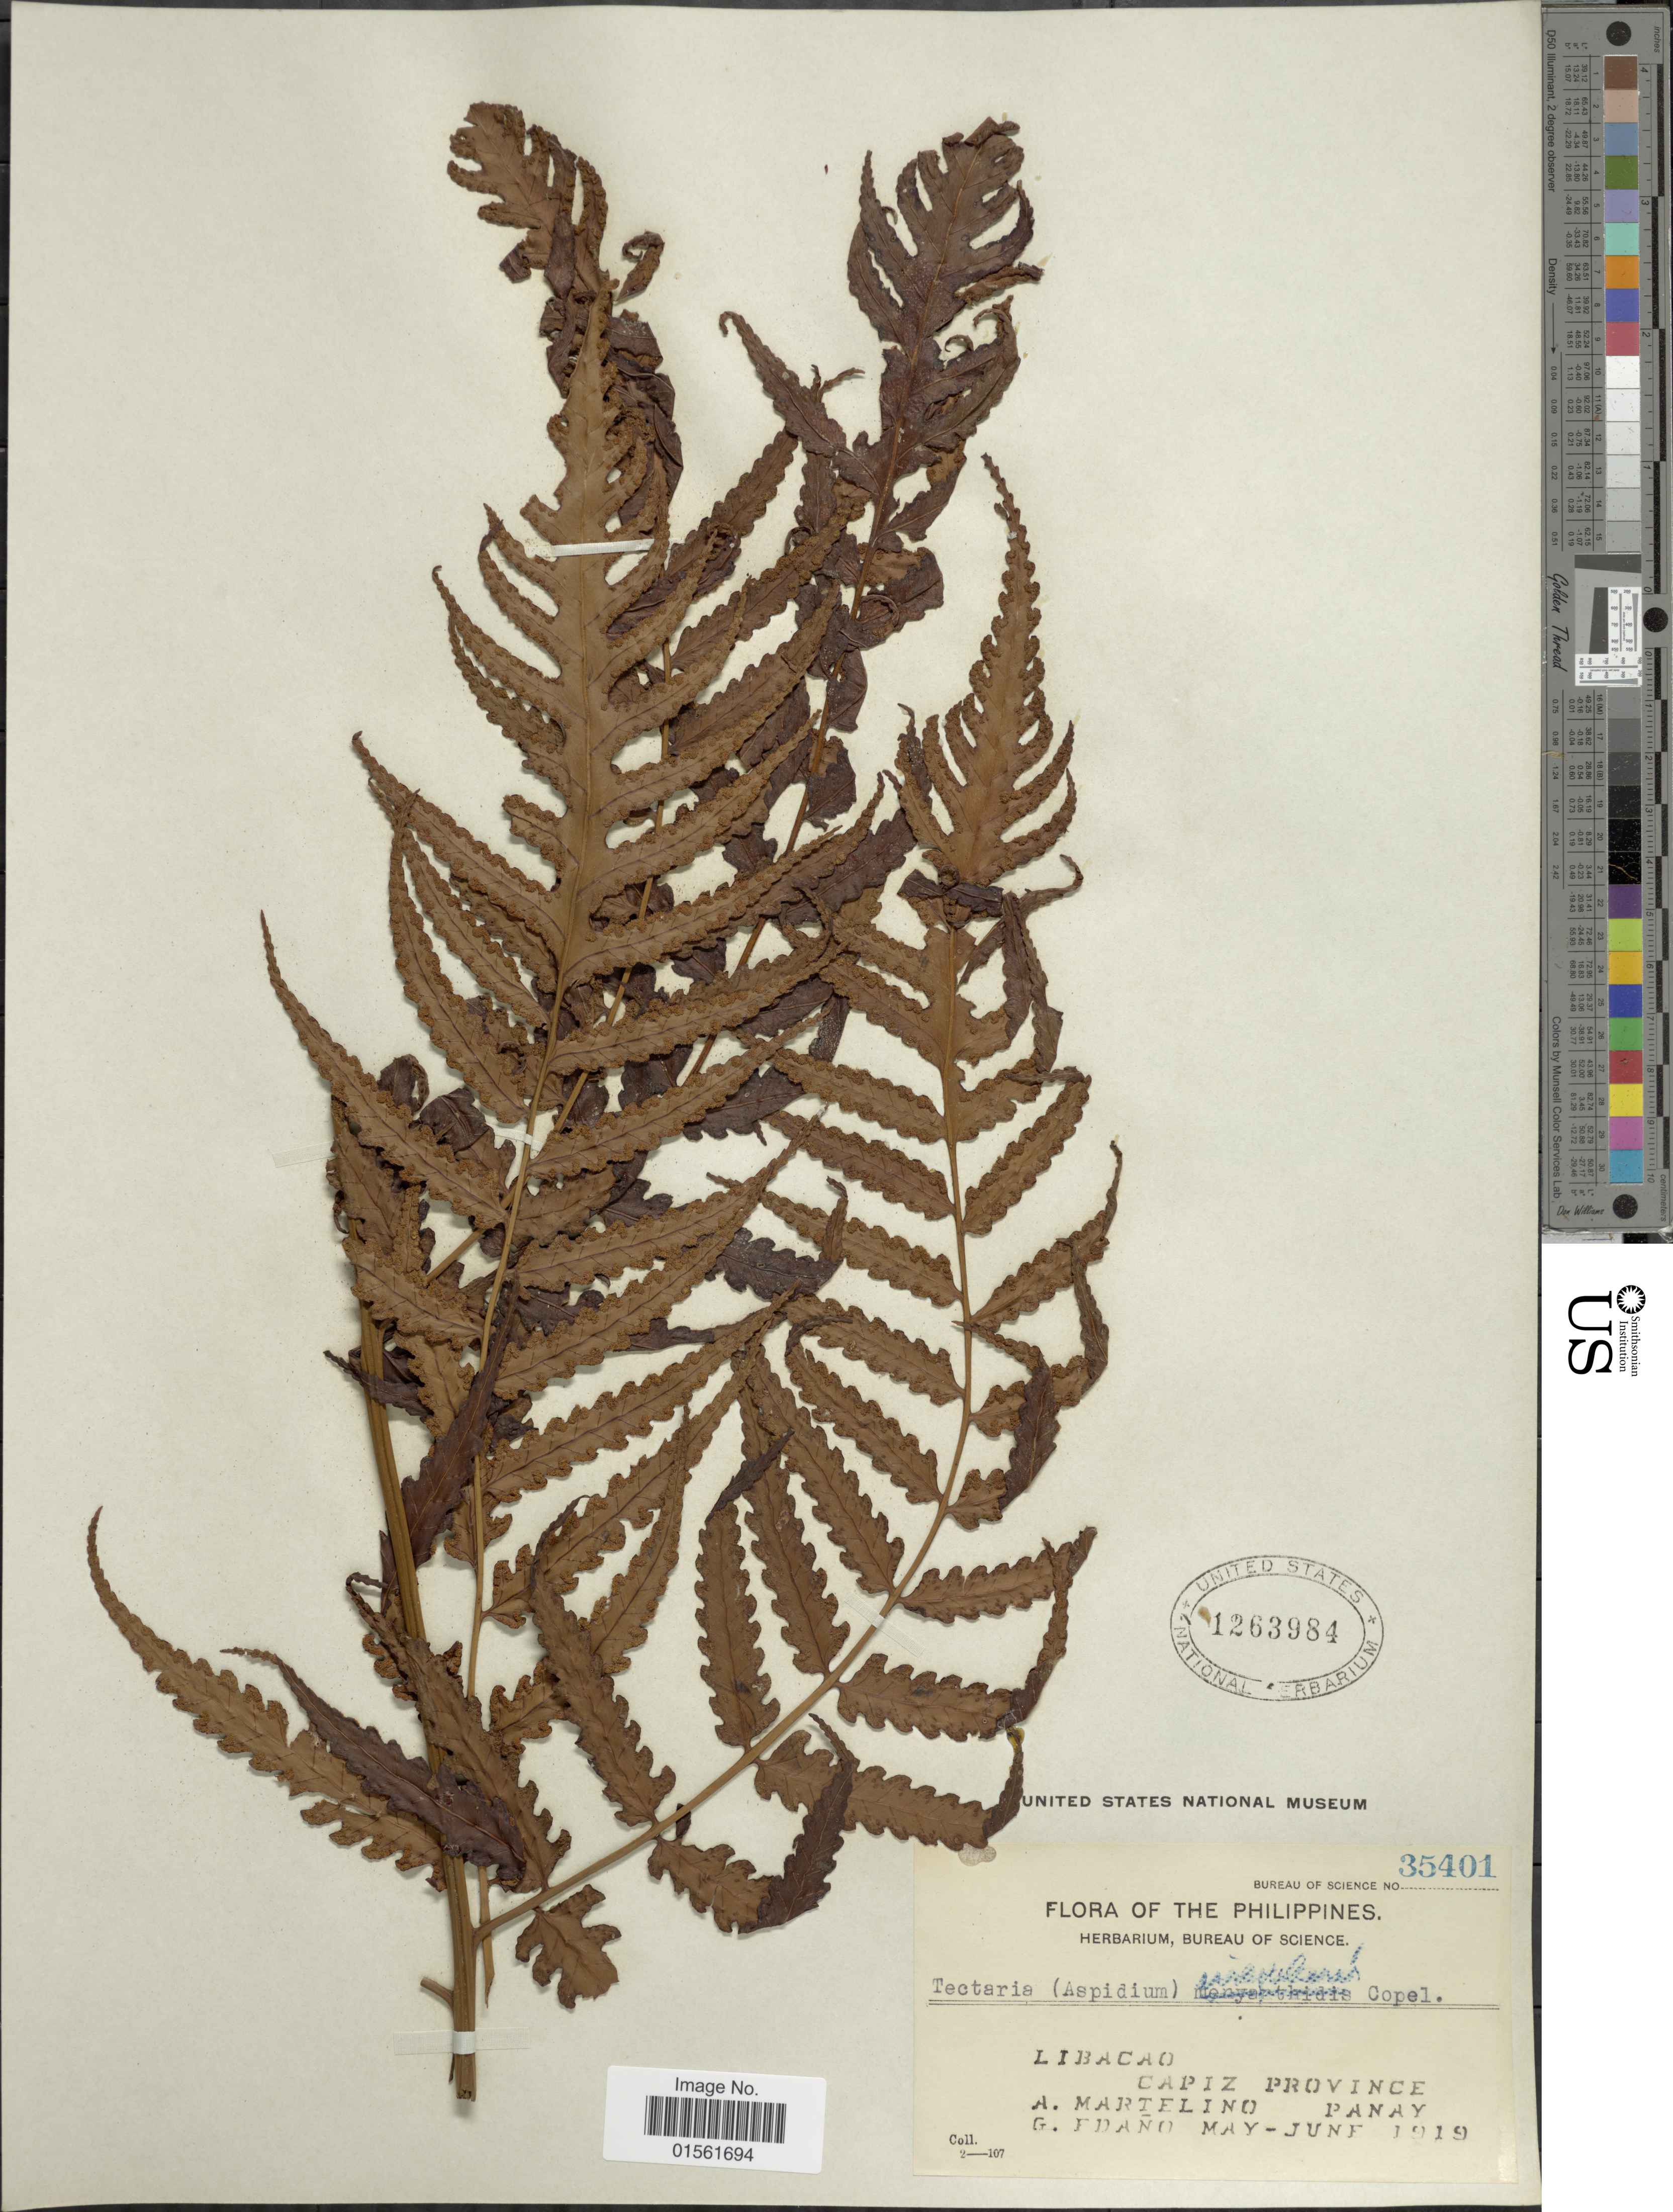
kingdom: Plantae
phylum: Tracheophyta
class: Polypodiopsida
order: Polypodiales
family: Dryopteridaceae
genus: Pleocnemia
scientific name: Pleocnemia macrodonta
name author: (C. Presl ex Fée) Holttum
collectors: A. Martelino & G. Edaño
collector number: Bureau of Science 35401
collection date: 1919-05/1919-06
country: Philippines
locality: Libacao, Capiz Province. Panay.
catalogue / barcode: US 1263984